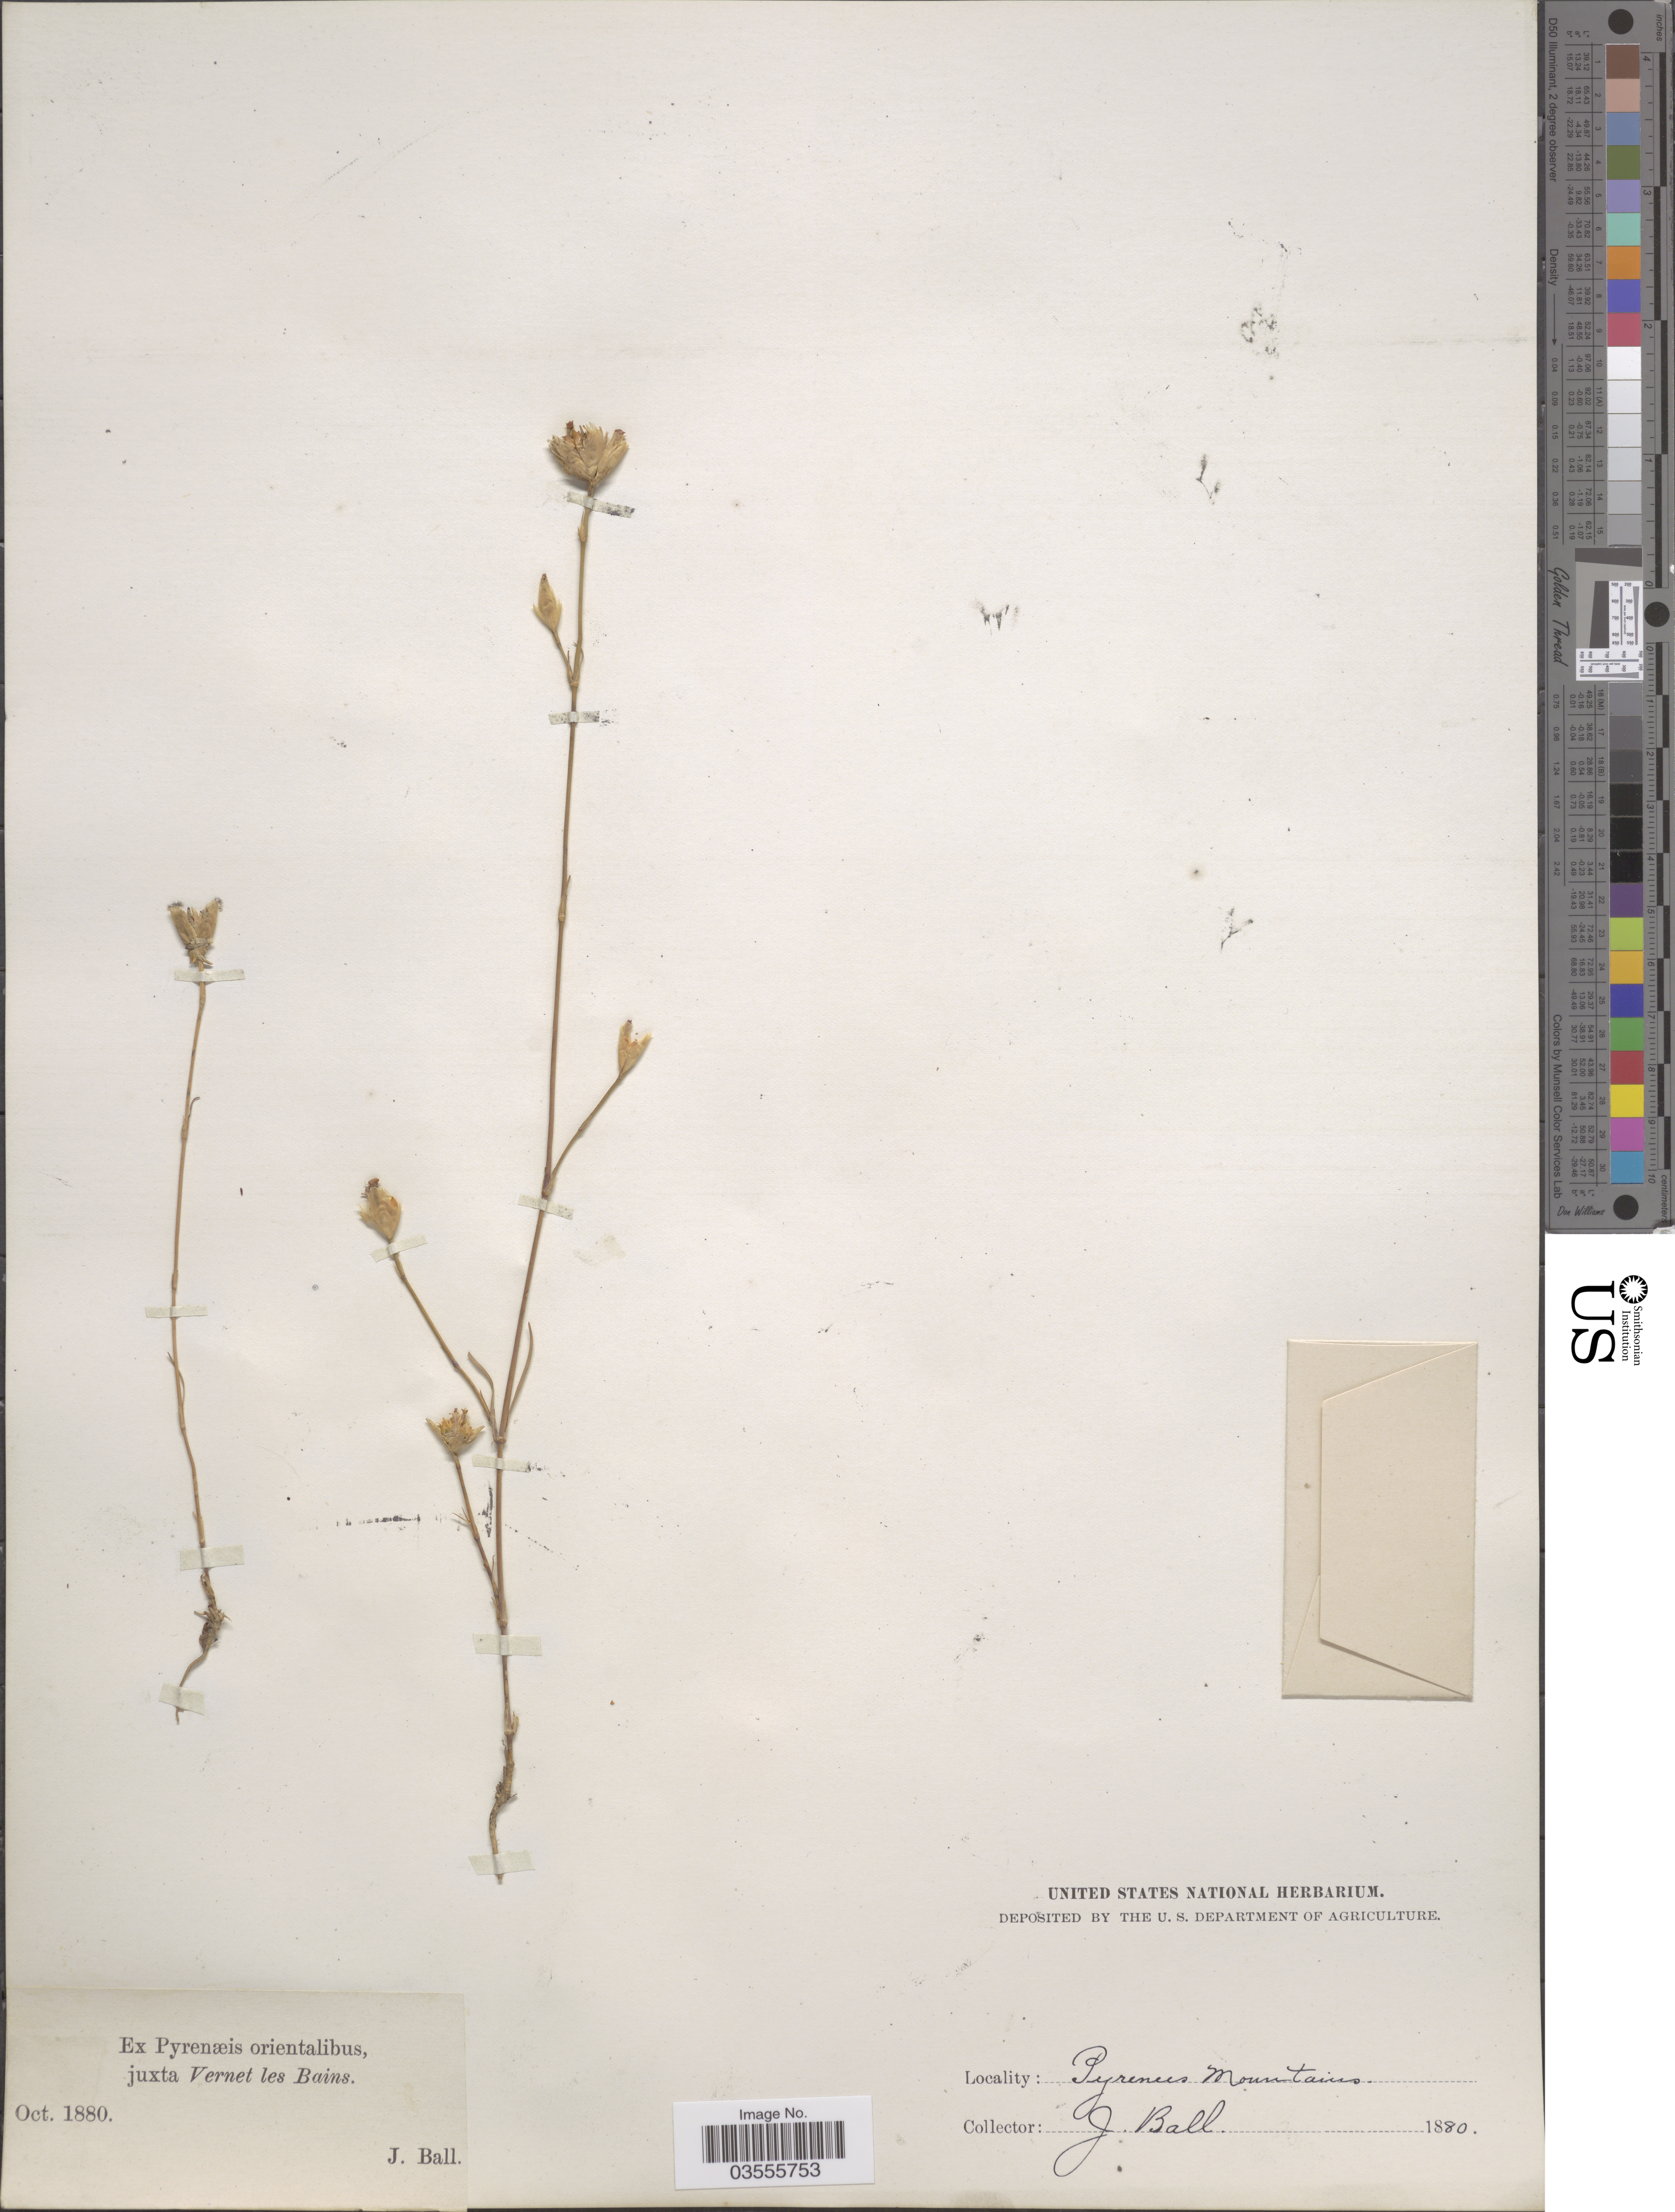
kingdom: Plantae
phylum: Tracheophyta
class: Magnoliopsida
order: Caryophyllales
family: Caryophyllaceae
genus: Petrorhagia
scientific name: Petrorhagia prolifera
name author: (L.) P.W. Ball & Heywood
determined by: Rabeler, R. K.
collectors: J. Ball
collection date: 1880-10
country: France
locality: Ex Pyrenæis orientalibus, juxta Vernet les Bains. Pyrenees Mountains.